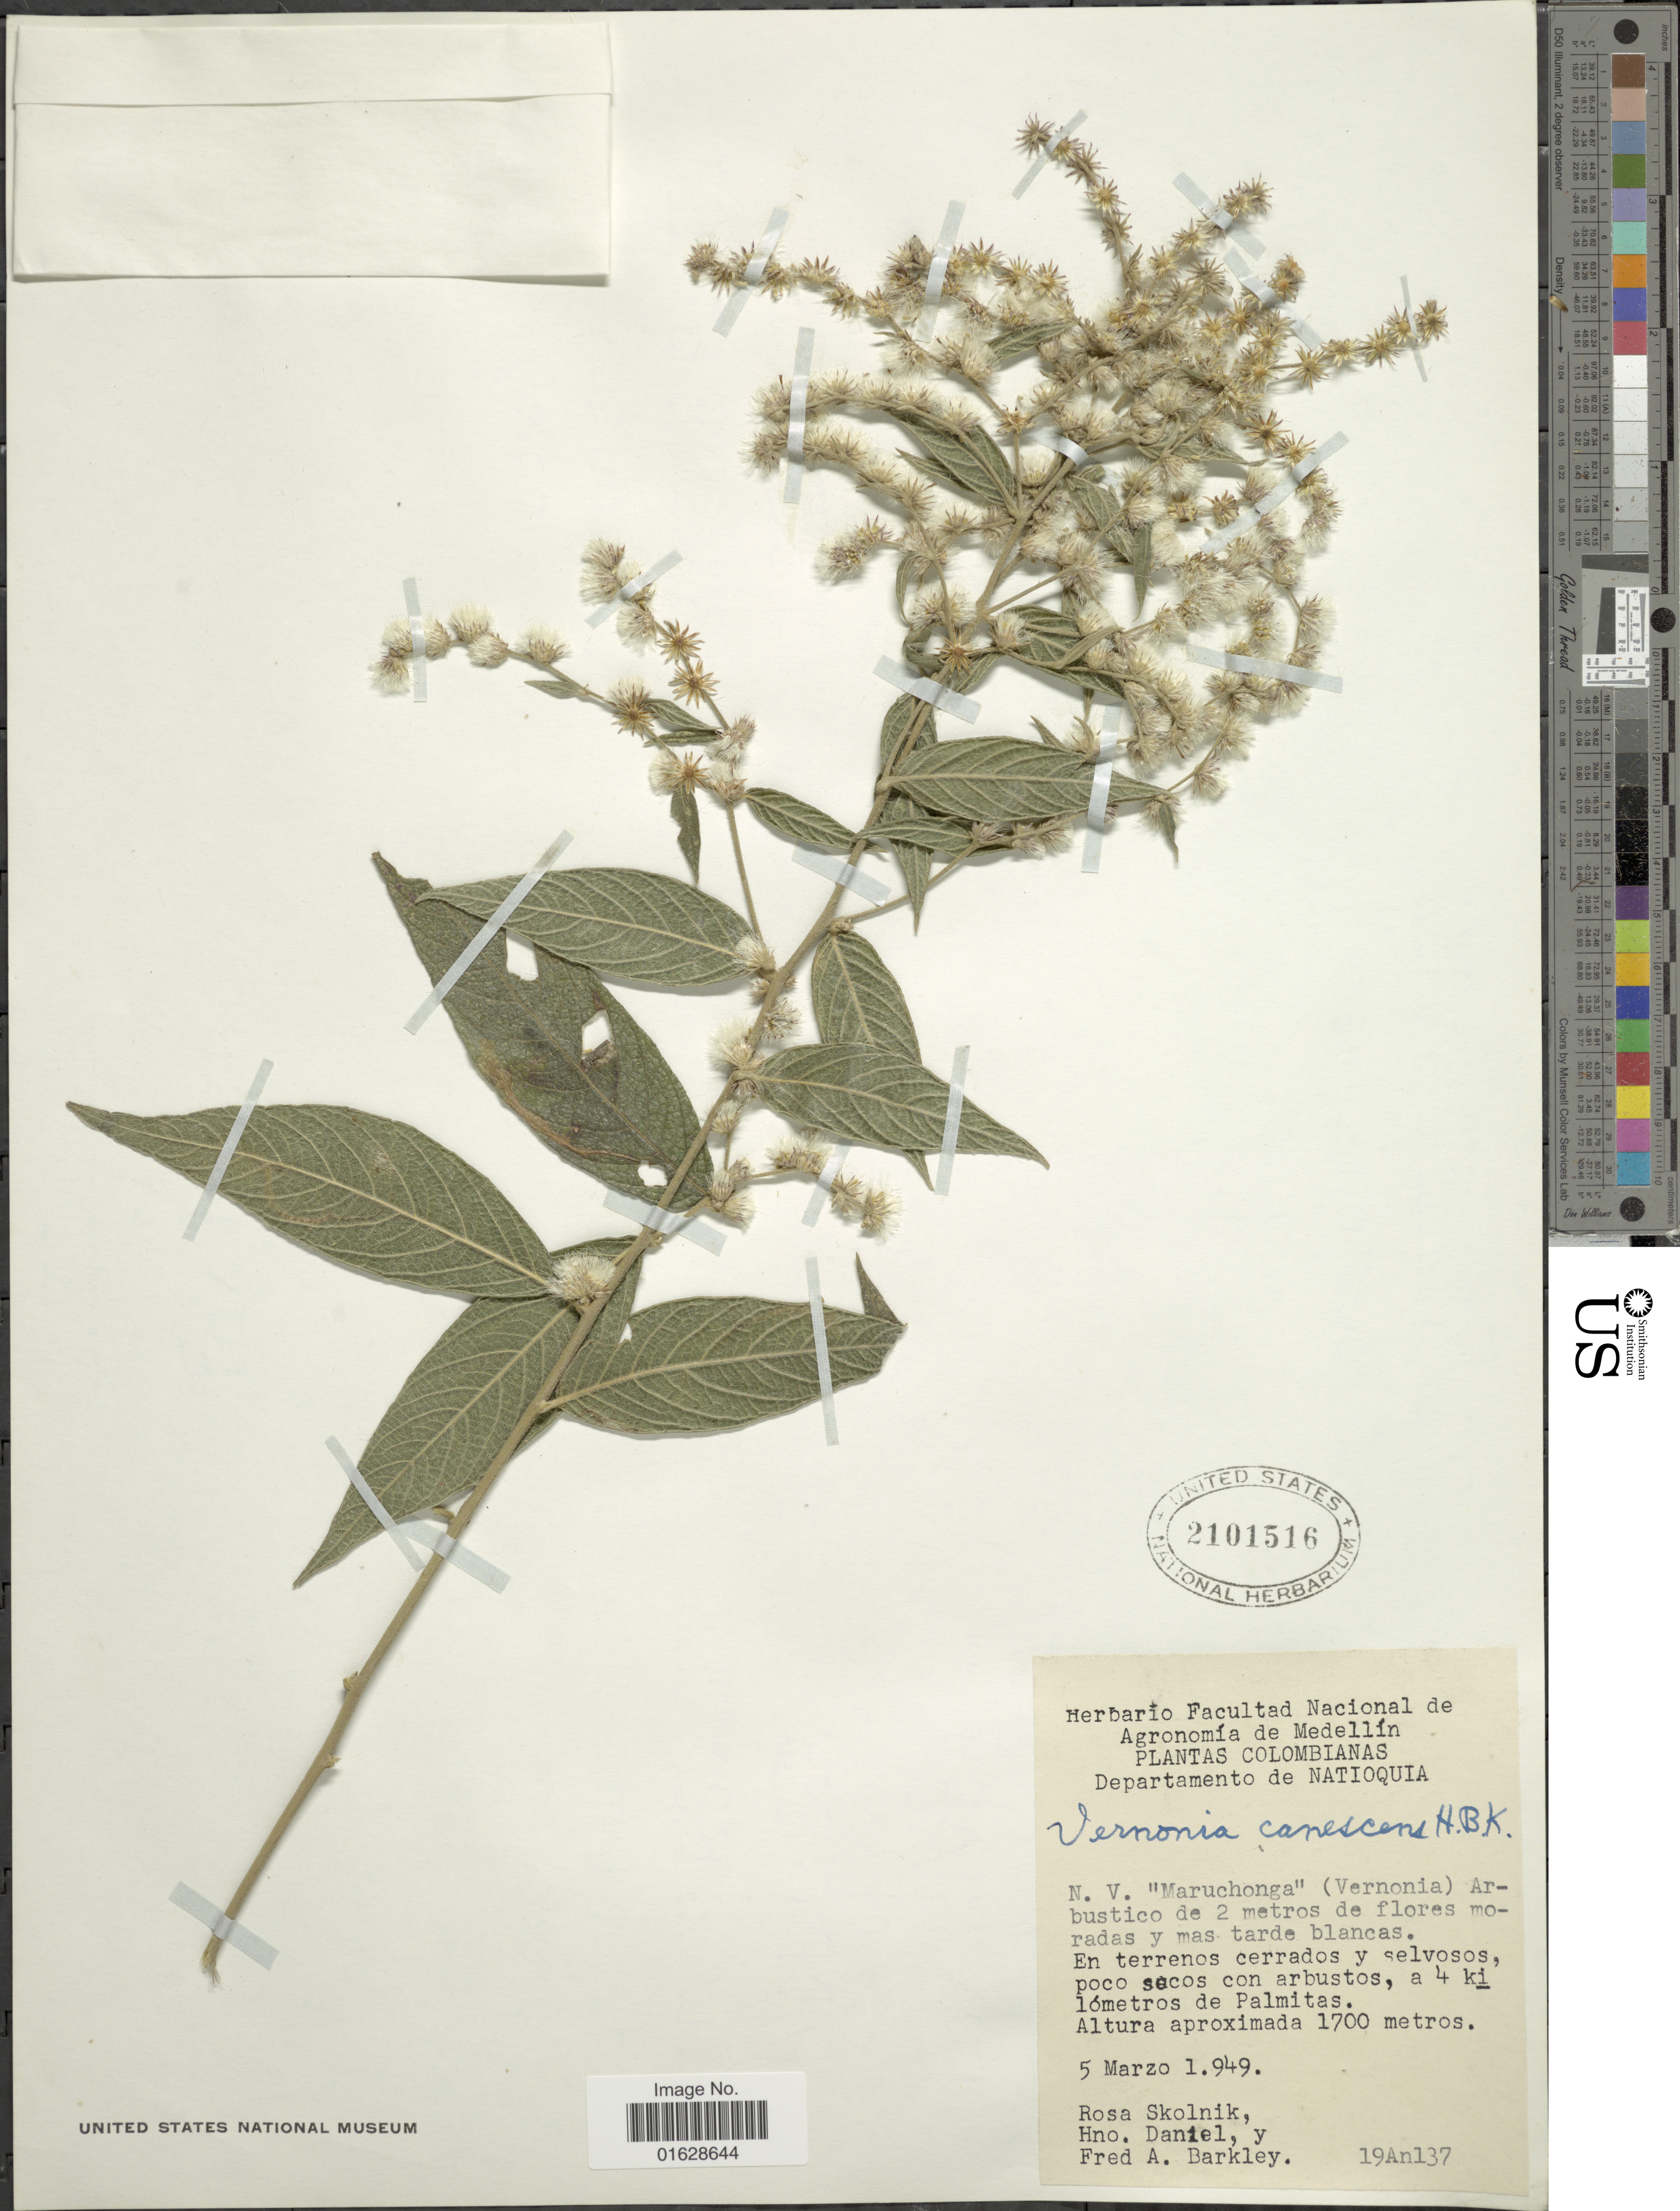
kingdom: Plantae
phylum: Tracheophyta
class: Magnoliopsida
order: Asterales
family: Asteraceae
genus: Lepidaploa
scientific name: Lepidaploa canescens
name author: (Kunth) H. Rob.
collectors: R. Skolnik, H. Daniel & F. A. Barkley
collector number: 19An137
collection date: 1949-03-05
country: Colombia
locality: Colombianas. Departamento de Natioquia. En terrenos cerrados y selvosos, poco secos con arbustos, a 4 kilometros de Palmitas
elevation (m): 1700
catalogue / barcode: US 2101516